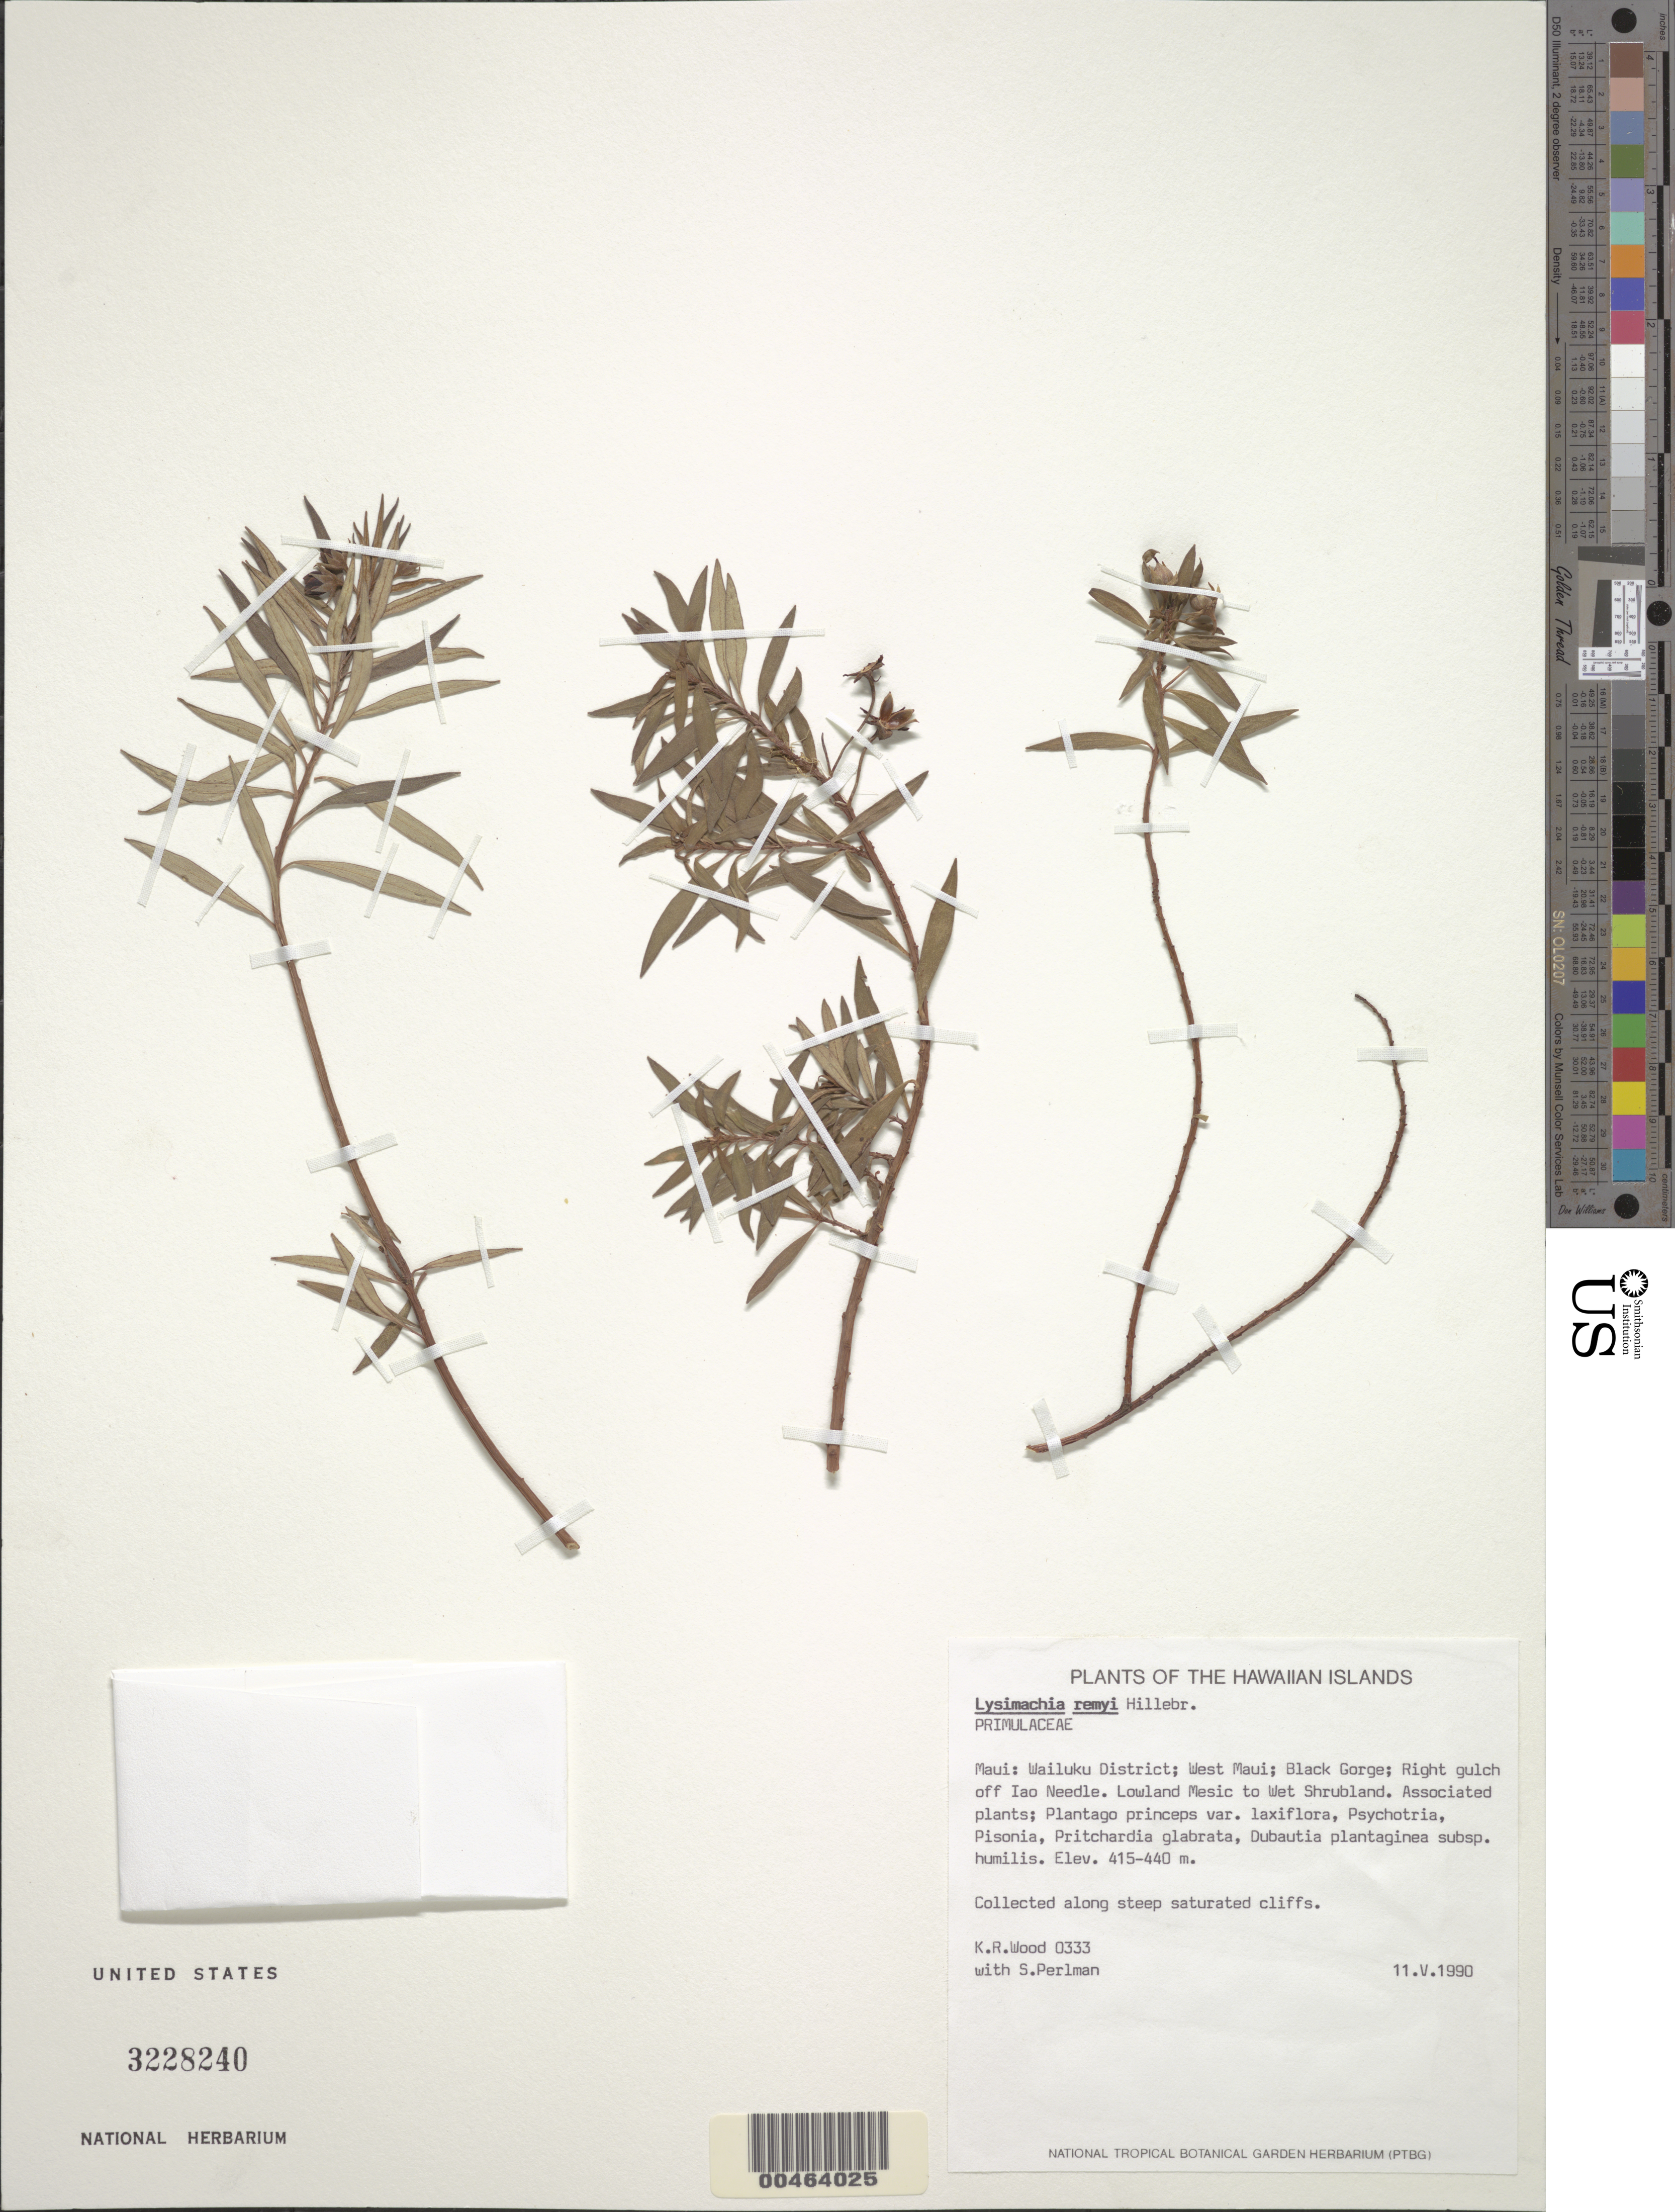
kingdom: Plantae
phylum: Tracheophyta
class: Magnoliopsida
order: Ericales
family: Primulaceae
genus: Lysimachia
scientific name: Lysimachia remyi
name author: Hillebr.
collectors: K. R. Wood & S. P. Perlman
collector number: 0333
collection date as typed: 11 May 1990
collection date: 1990-05-11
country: United States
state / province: Hawaii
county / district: Maui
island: Maui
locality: Wailuku District; West Maui: Black Gorge; Right gulch off Iao Needle.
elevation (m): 415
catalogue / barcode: US 3228240